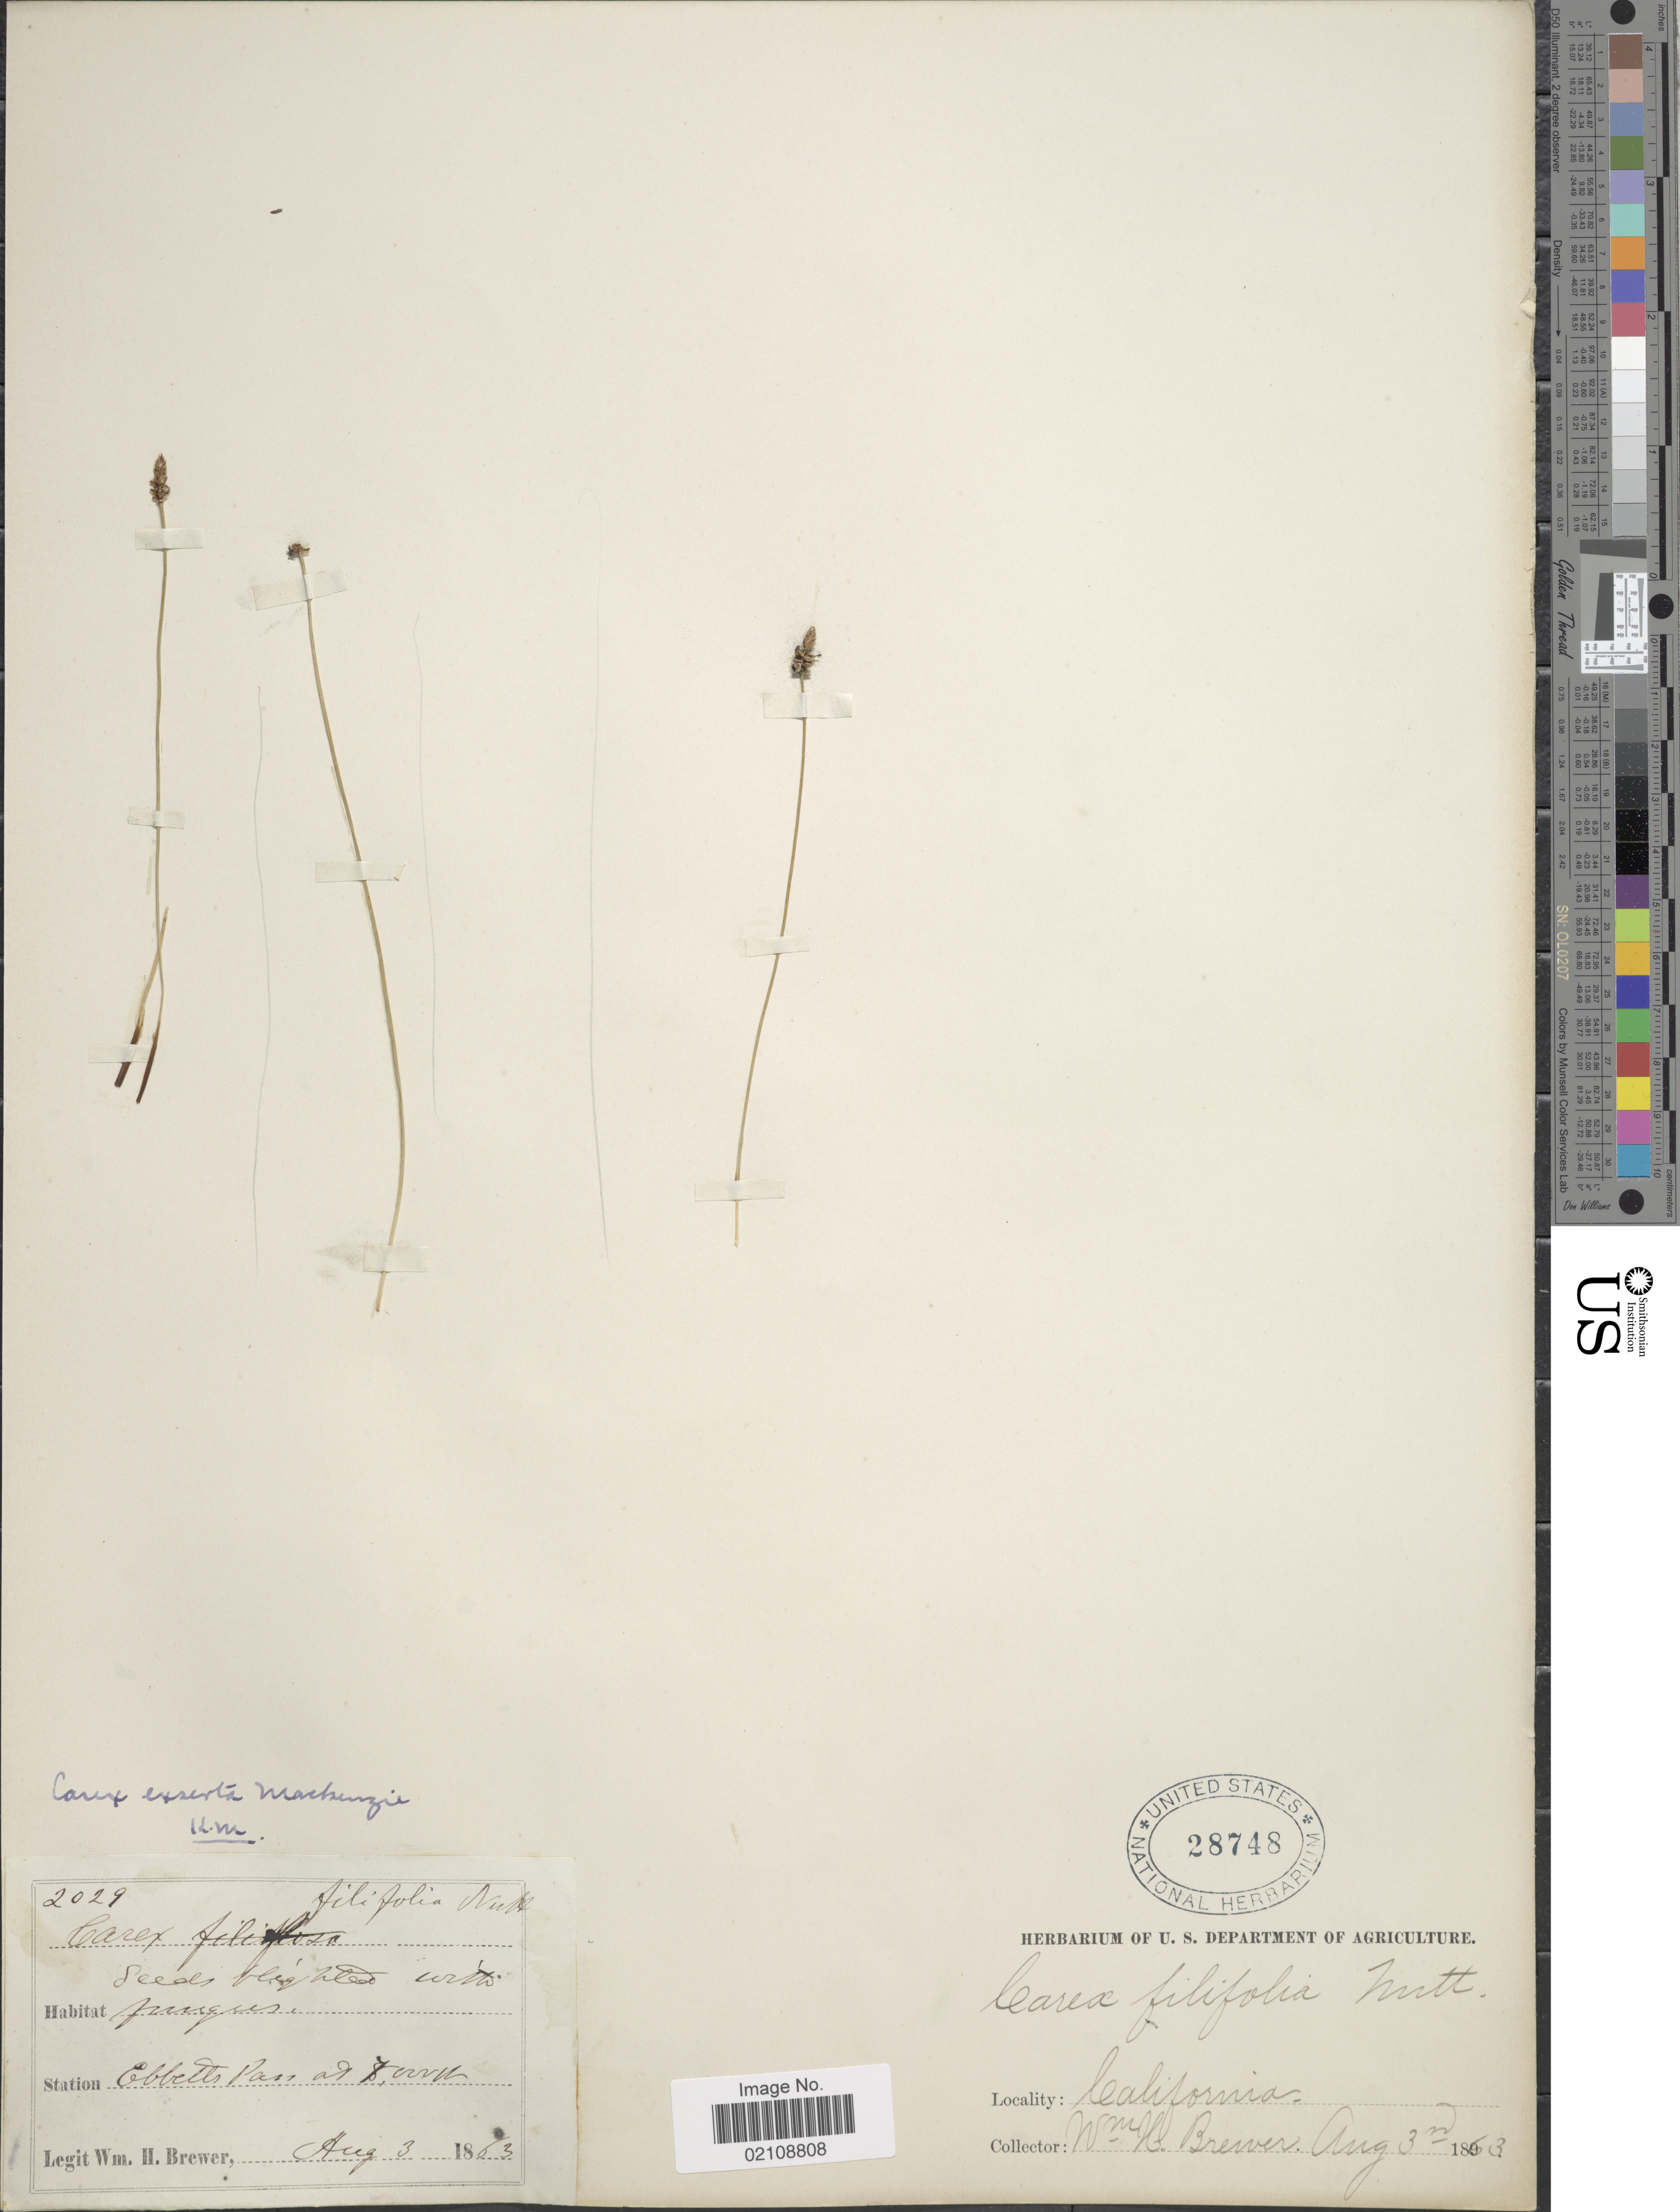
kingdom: Plantae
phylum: Tracheophyta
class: Liliopsida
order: Poales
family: Cyperaceae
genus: Carex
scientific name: Carex filifolia var. erostrata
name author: Kük.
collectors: W. H. Brewer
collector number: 2029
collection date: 1863-08-03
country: United States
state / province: California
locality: Ebbetts Pass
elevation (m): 8000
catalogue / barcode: US 28748